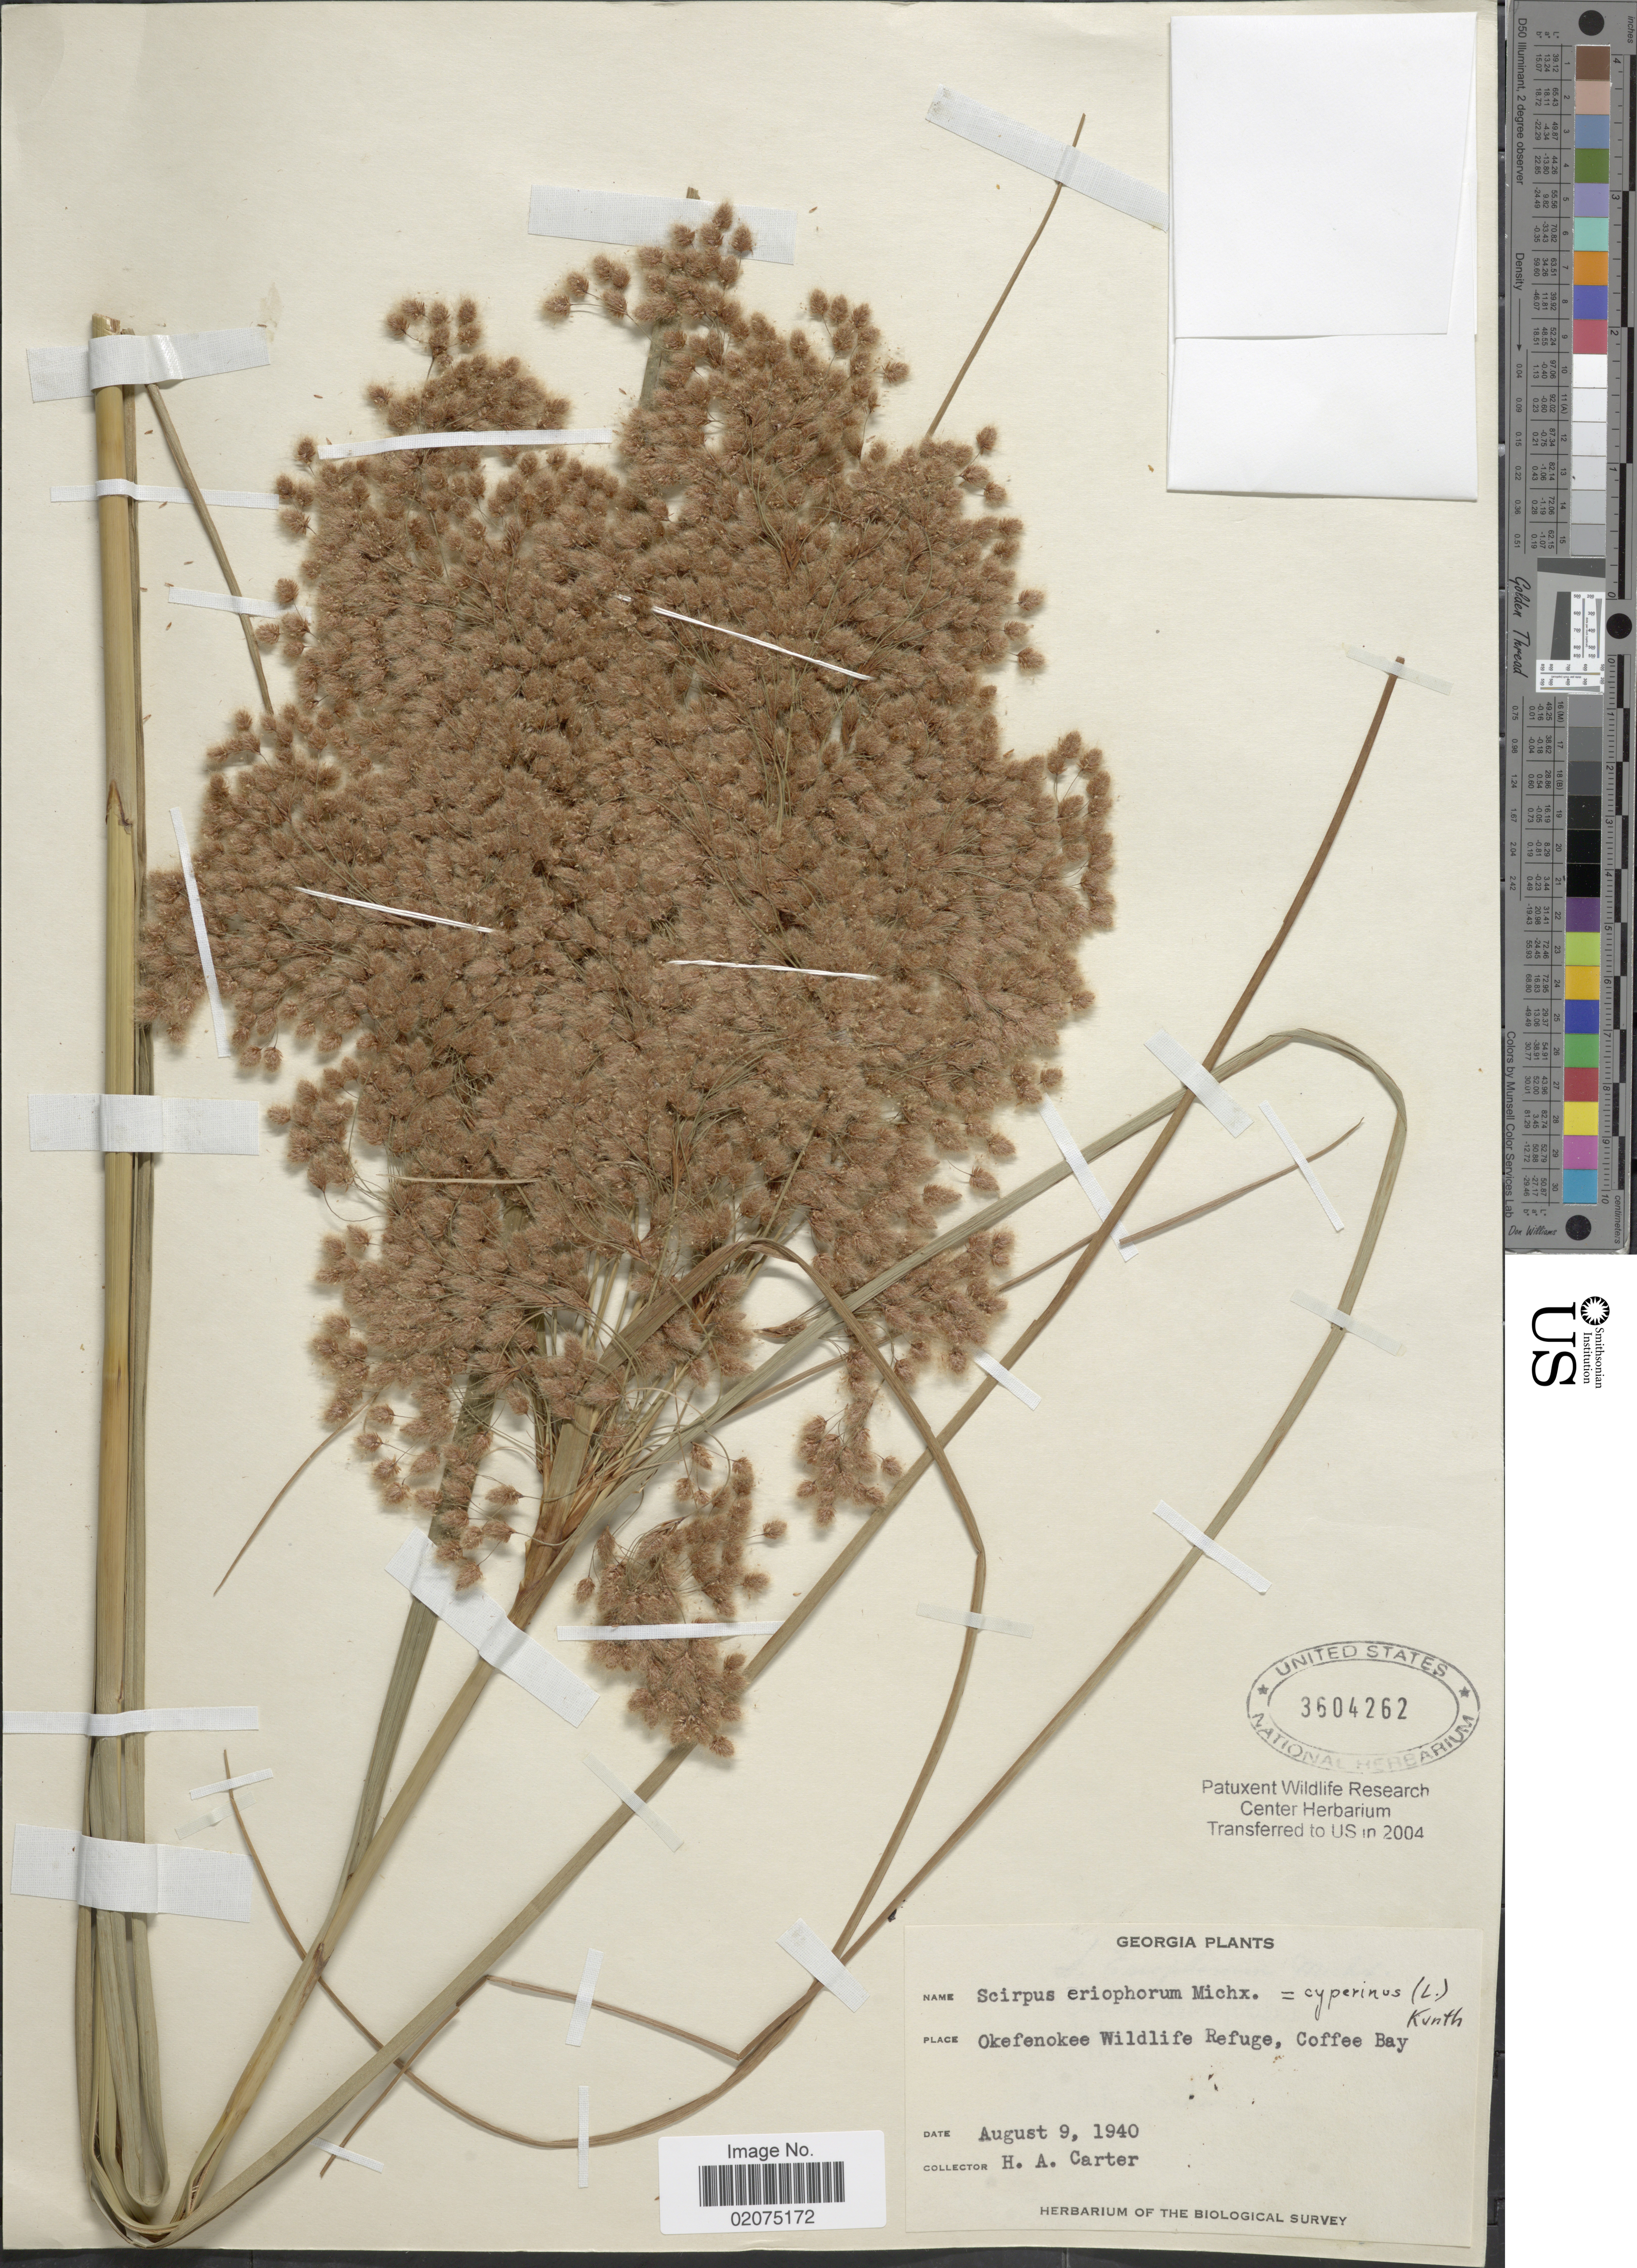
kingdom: Plantae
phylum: Tracheophyta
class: Liliopsida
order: Poales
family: Cyperaceae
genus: Scirpus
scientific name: Scirpus cyperinus (L.) Kunth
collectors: H. Carter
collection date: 1940-08-09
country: United States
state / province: Georgia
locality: Okefenokee Wildlife Refuge, Coffee Bay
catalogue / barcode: US 3604262